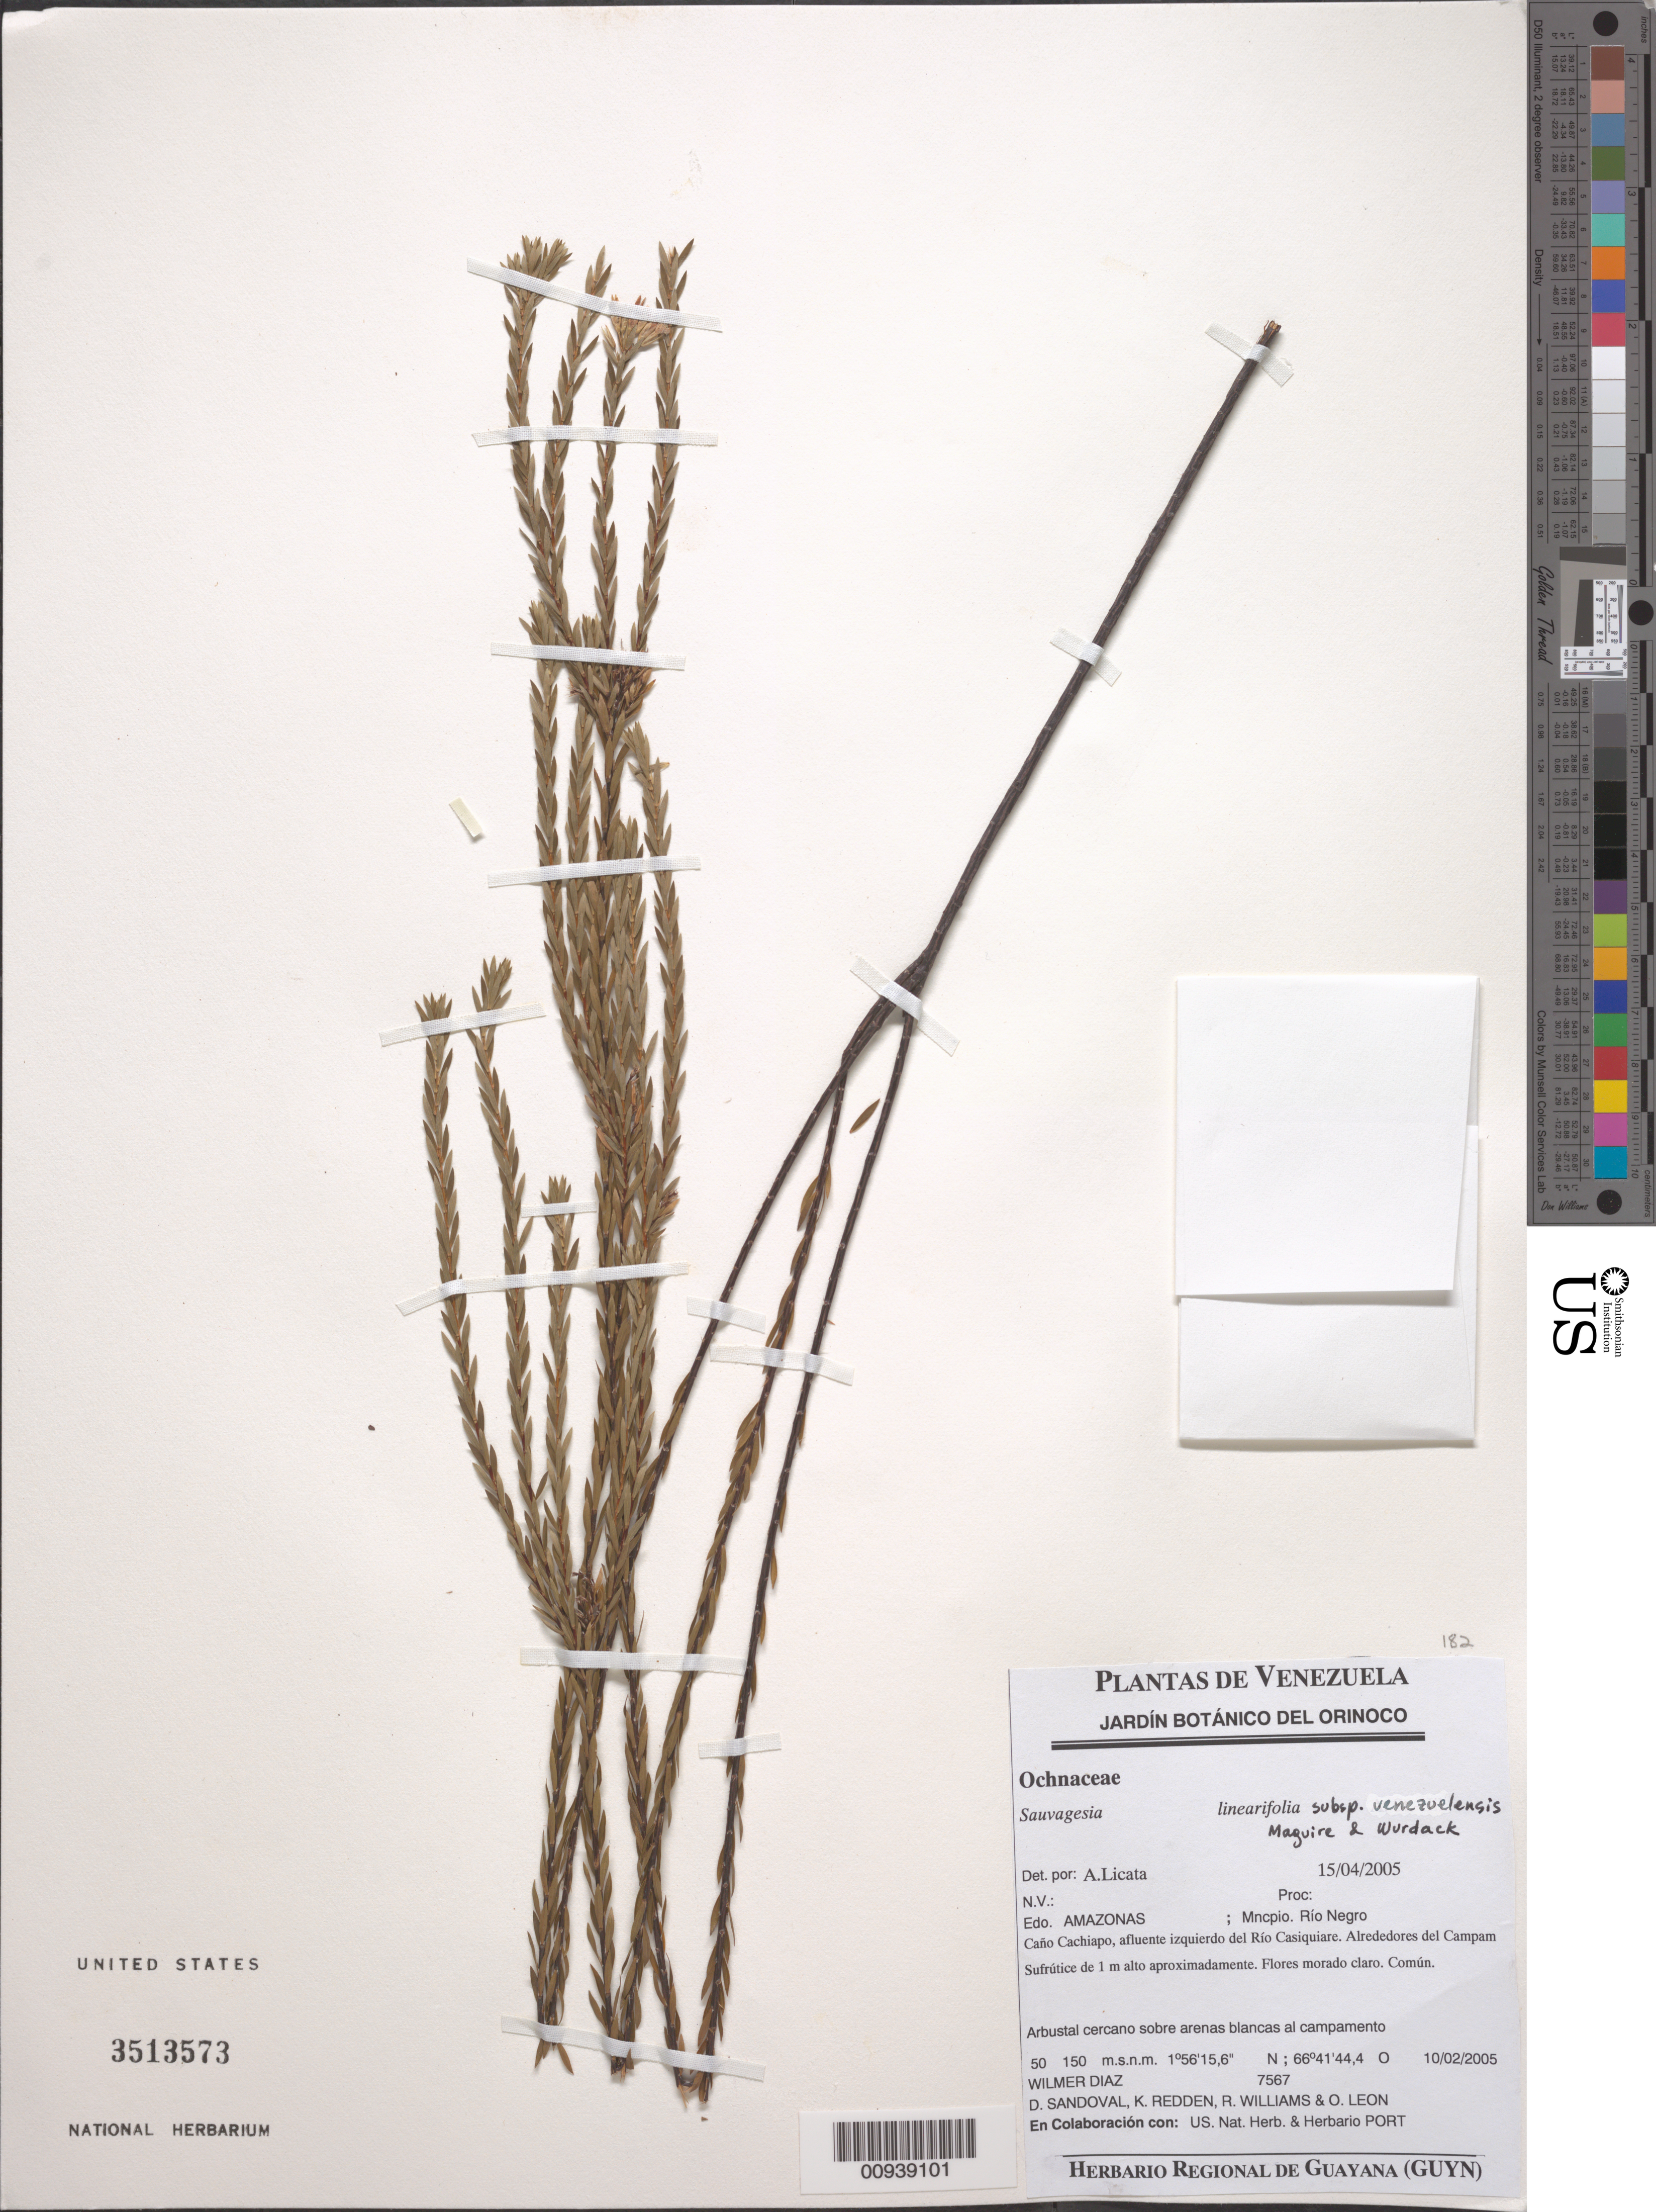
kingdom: Plantae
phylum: Tracheophyta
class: Magnoliopsida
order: Malpighiales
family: Ochnaceae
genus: Sauvagesia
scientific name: Sauvagesia linearifolia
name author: A. St.-Hil.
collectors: W. Díaz P., D. Sandoval, K. M. Redden, R. Williams & O. León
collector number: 7567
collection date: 2005-02-10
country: Venezuela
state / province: Amazonas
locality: Mncpio. Río Negro. Caña Cachiapo, afluente izquierdo del Río Casiquaire. Alrededores del Campam.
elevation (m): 50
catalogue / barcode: US 3513573